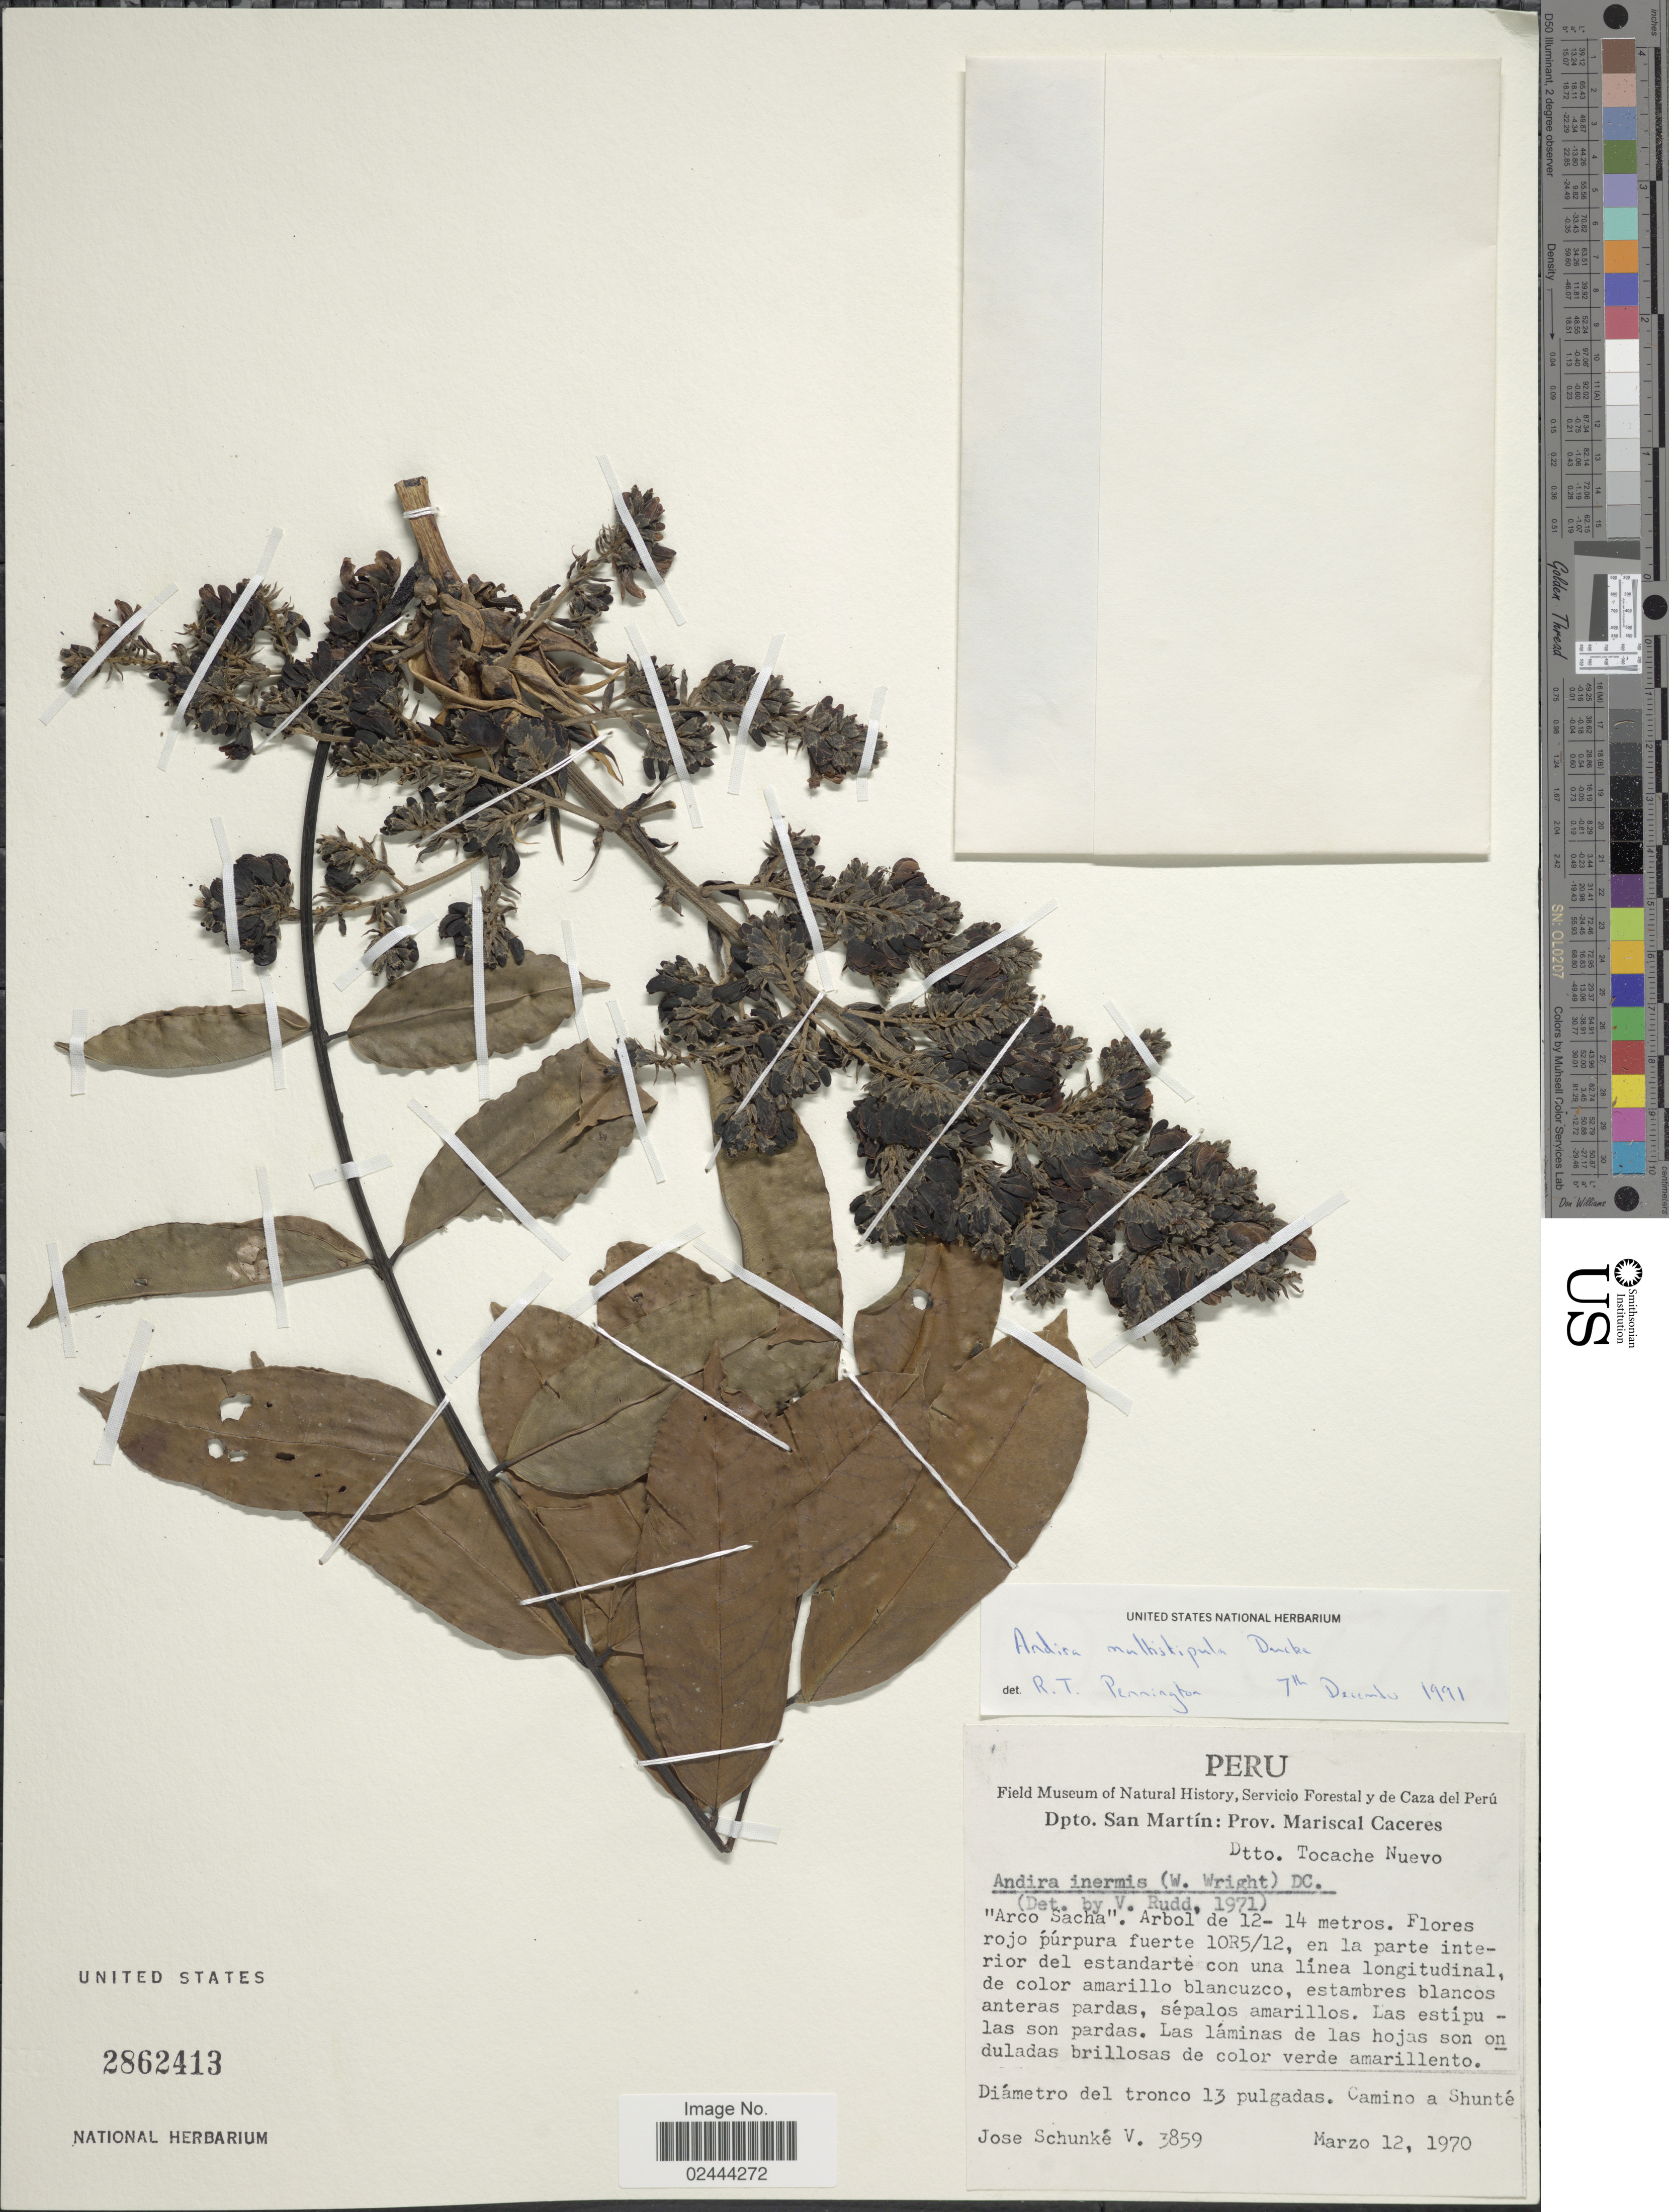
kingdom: Plantae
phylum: Tracheophyta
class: Magnoliopsida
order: Fabales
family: Fabaceae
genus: Andira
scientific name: Andira multistipula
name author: Ducke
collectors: J. Schunke Vigo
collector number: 3859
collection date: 1970-03-12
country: Peru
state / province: San Martín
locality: Prov. Mariscal Caceres. Dist. Tocache Nuevo.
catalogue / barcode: US 2862413